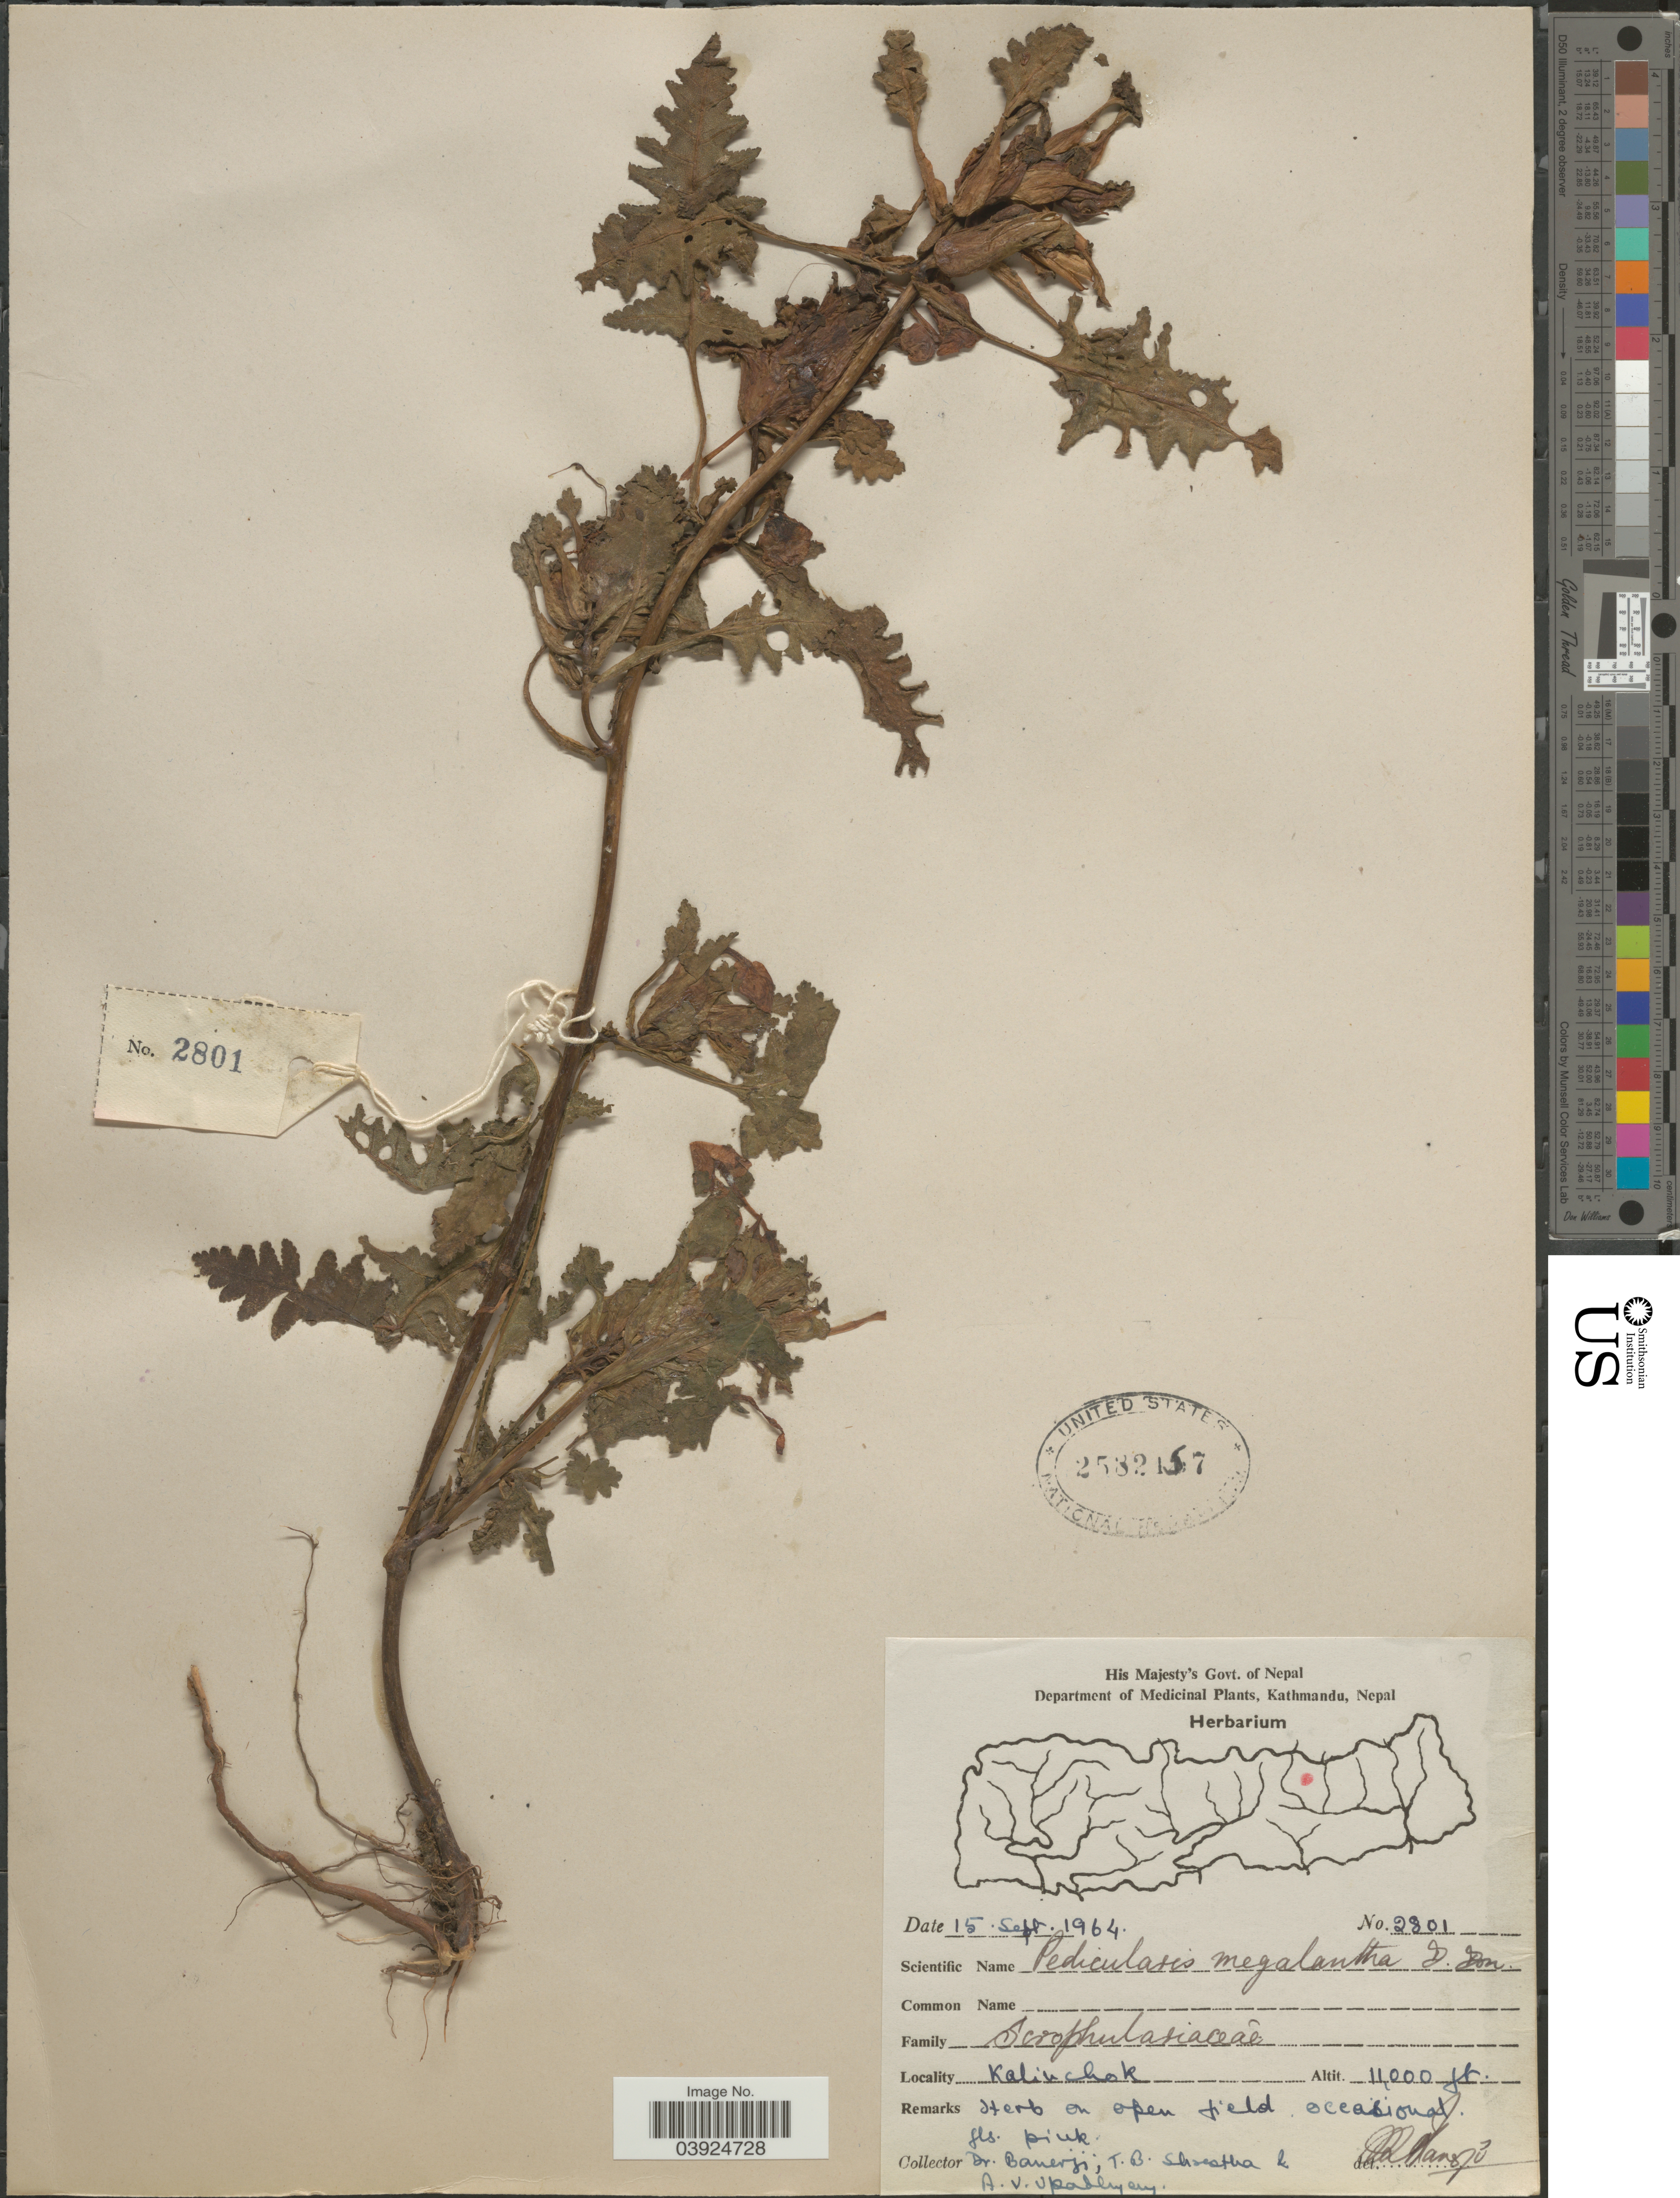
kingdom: Plantae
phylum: Tracheophyta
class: Magnoliopsida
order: Lamiales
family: Orobanchaceae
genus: Pedicularis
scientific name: Pedicularis megalantha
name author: D. Don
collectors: Banerjee, T. B. Shrestha & A. V. Upadhyay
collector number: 2801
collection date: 1964-09-15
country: Nepal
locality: Kalinchok.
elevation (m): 3353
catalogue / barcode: US 2582157